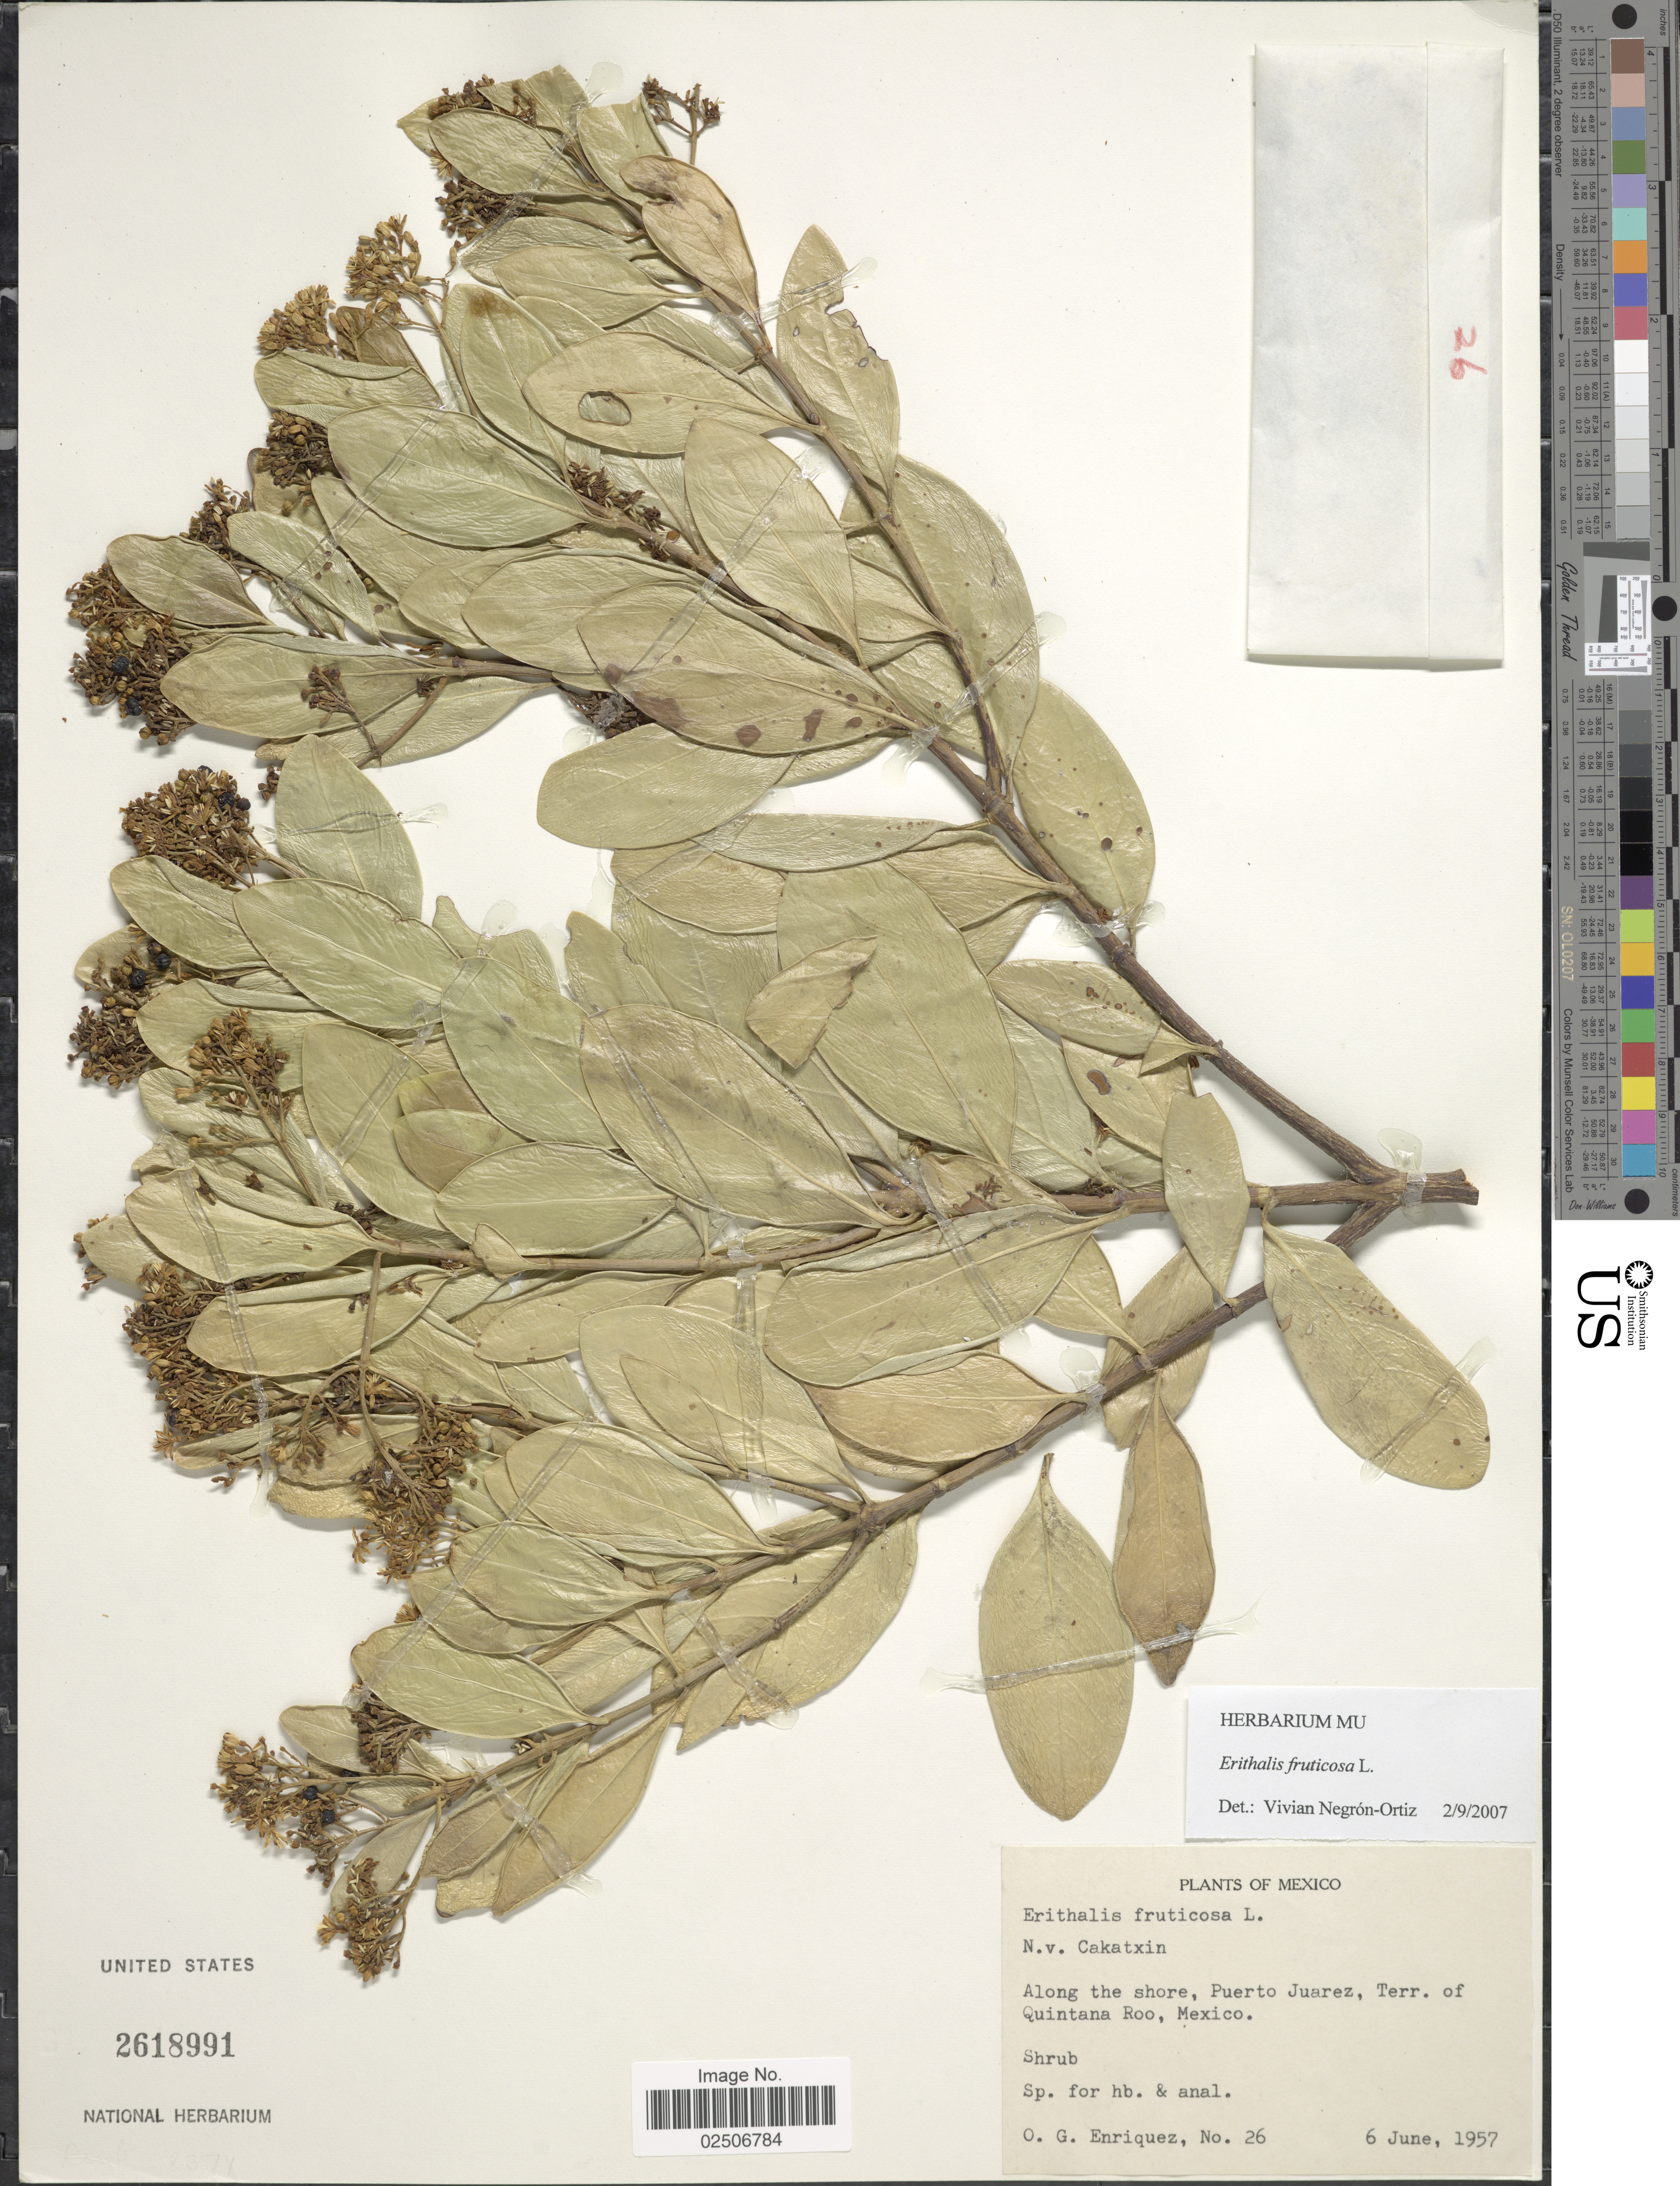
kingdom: Plantae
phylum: Tracheophyta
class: Magnoliopsida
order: Gentianales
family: Rubiaceae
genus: Erithalis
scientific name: Erithalis fruticosa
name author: L.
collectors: O. Enriquez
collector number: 26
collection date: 1957-06-06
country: Mexico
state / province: Quintana Roo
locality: Along the shore, Puerto Juarez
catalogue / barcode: US 2618991